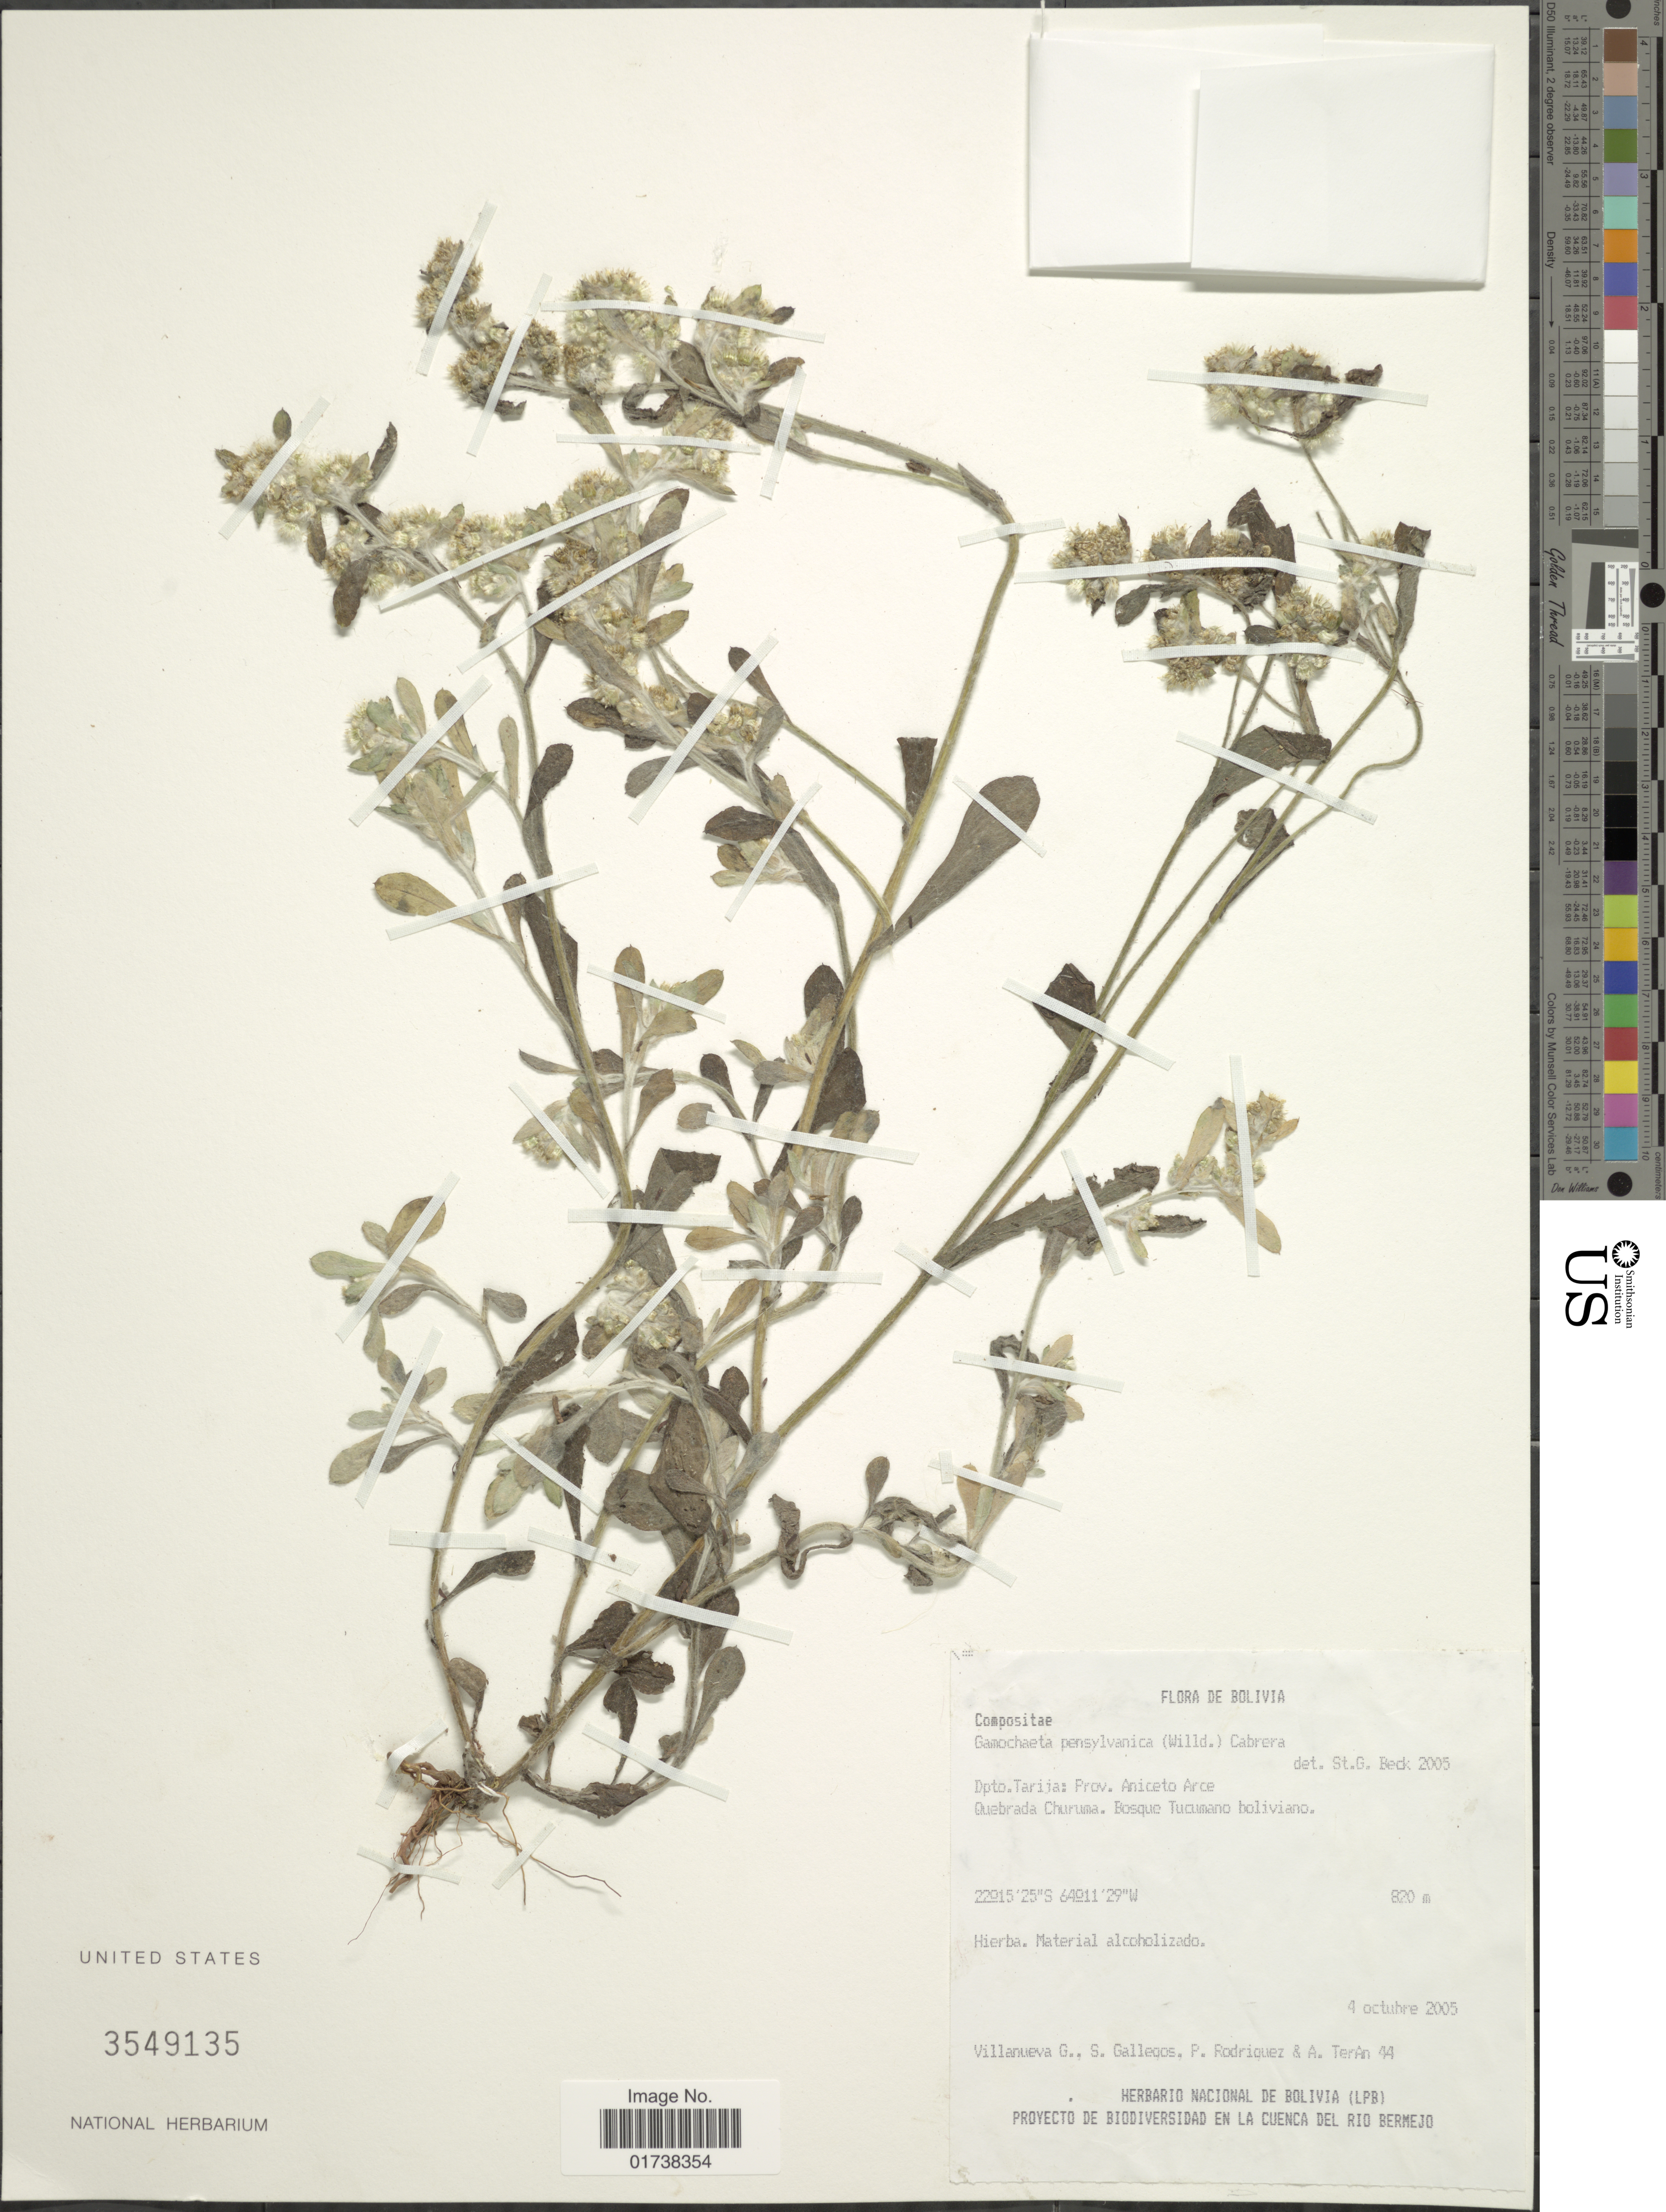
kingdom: Plantae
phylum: Tracheophyta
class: Magnoliopsida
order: Asterales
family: Asteraceae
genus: Gamochaeta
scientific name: Gamochaeta americana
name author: (Mill.) Wedd.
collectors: G. Villanueva, S. Gallegos, P. Rodríguez & A. Teran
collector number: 44*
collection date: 2005-10-04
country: Bolivia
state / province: Tarija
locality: Dpto. Tarija, Prov. Aniceto Arce, Quebrada Churuma, Bosque Tucumano boliviano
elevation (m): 820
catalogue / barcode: US 3549135